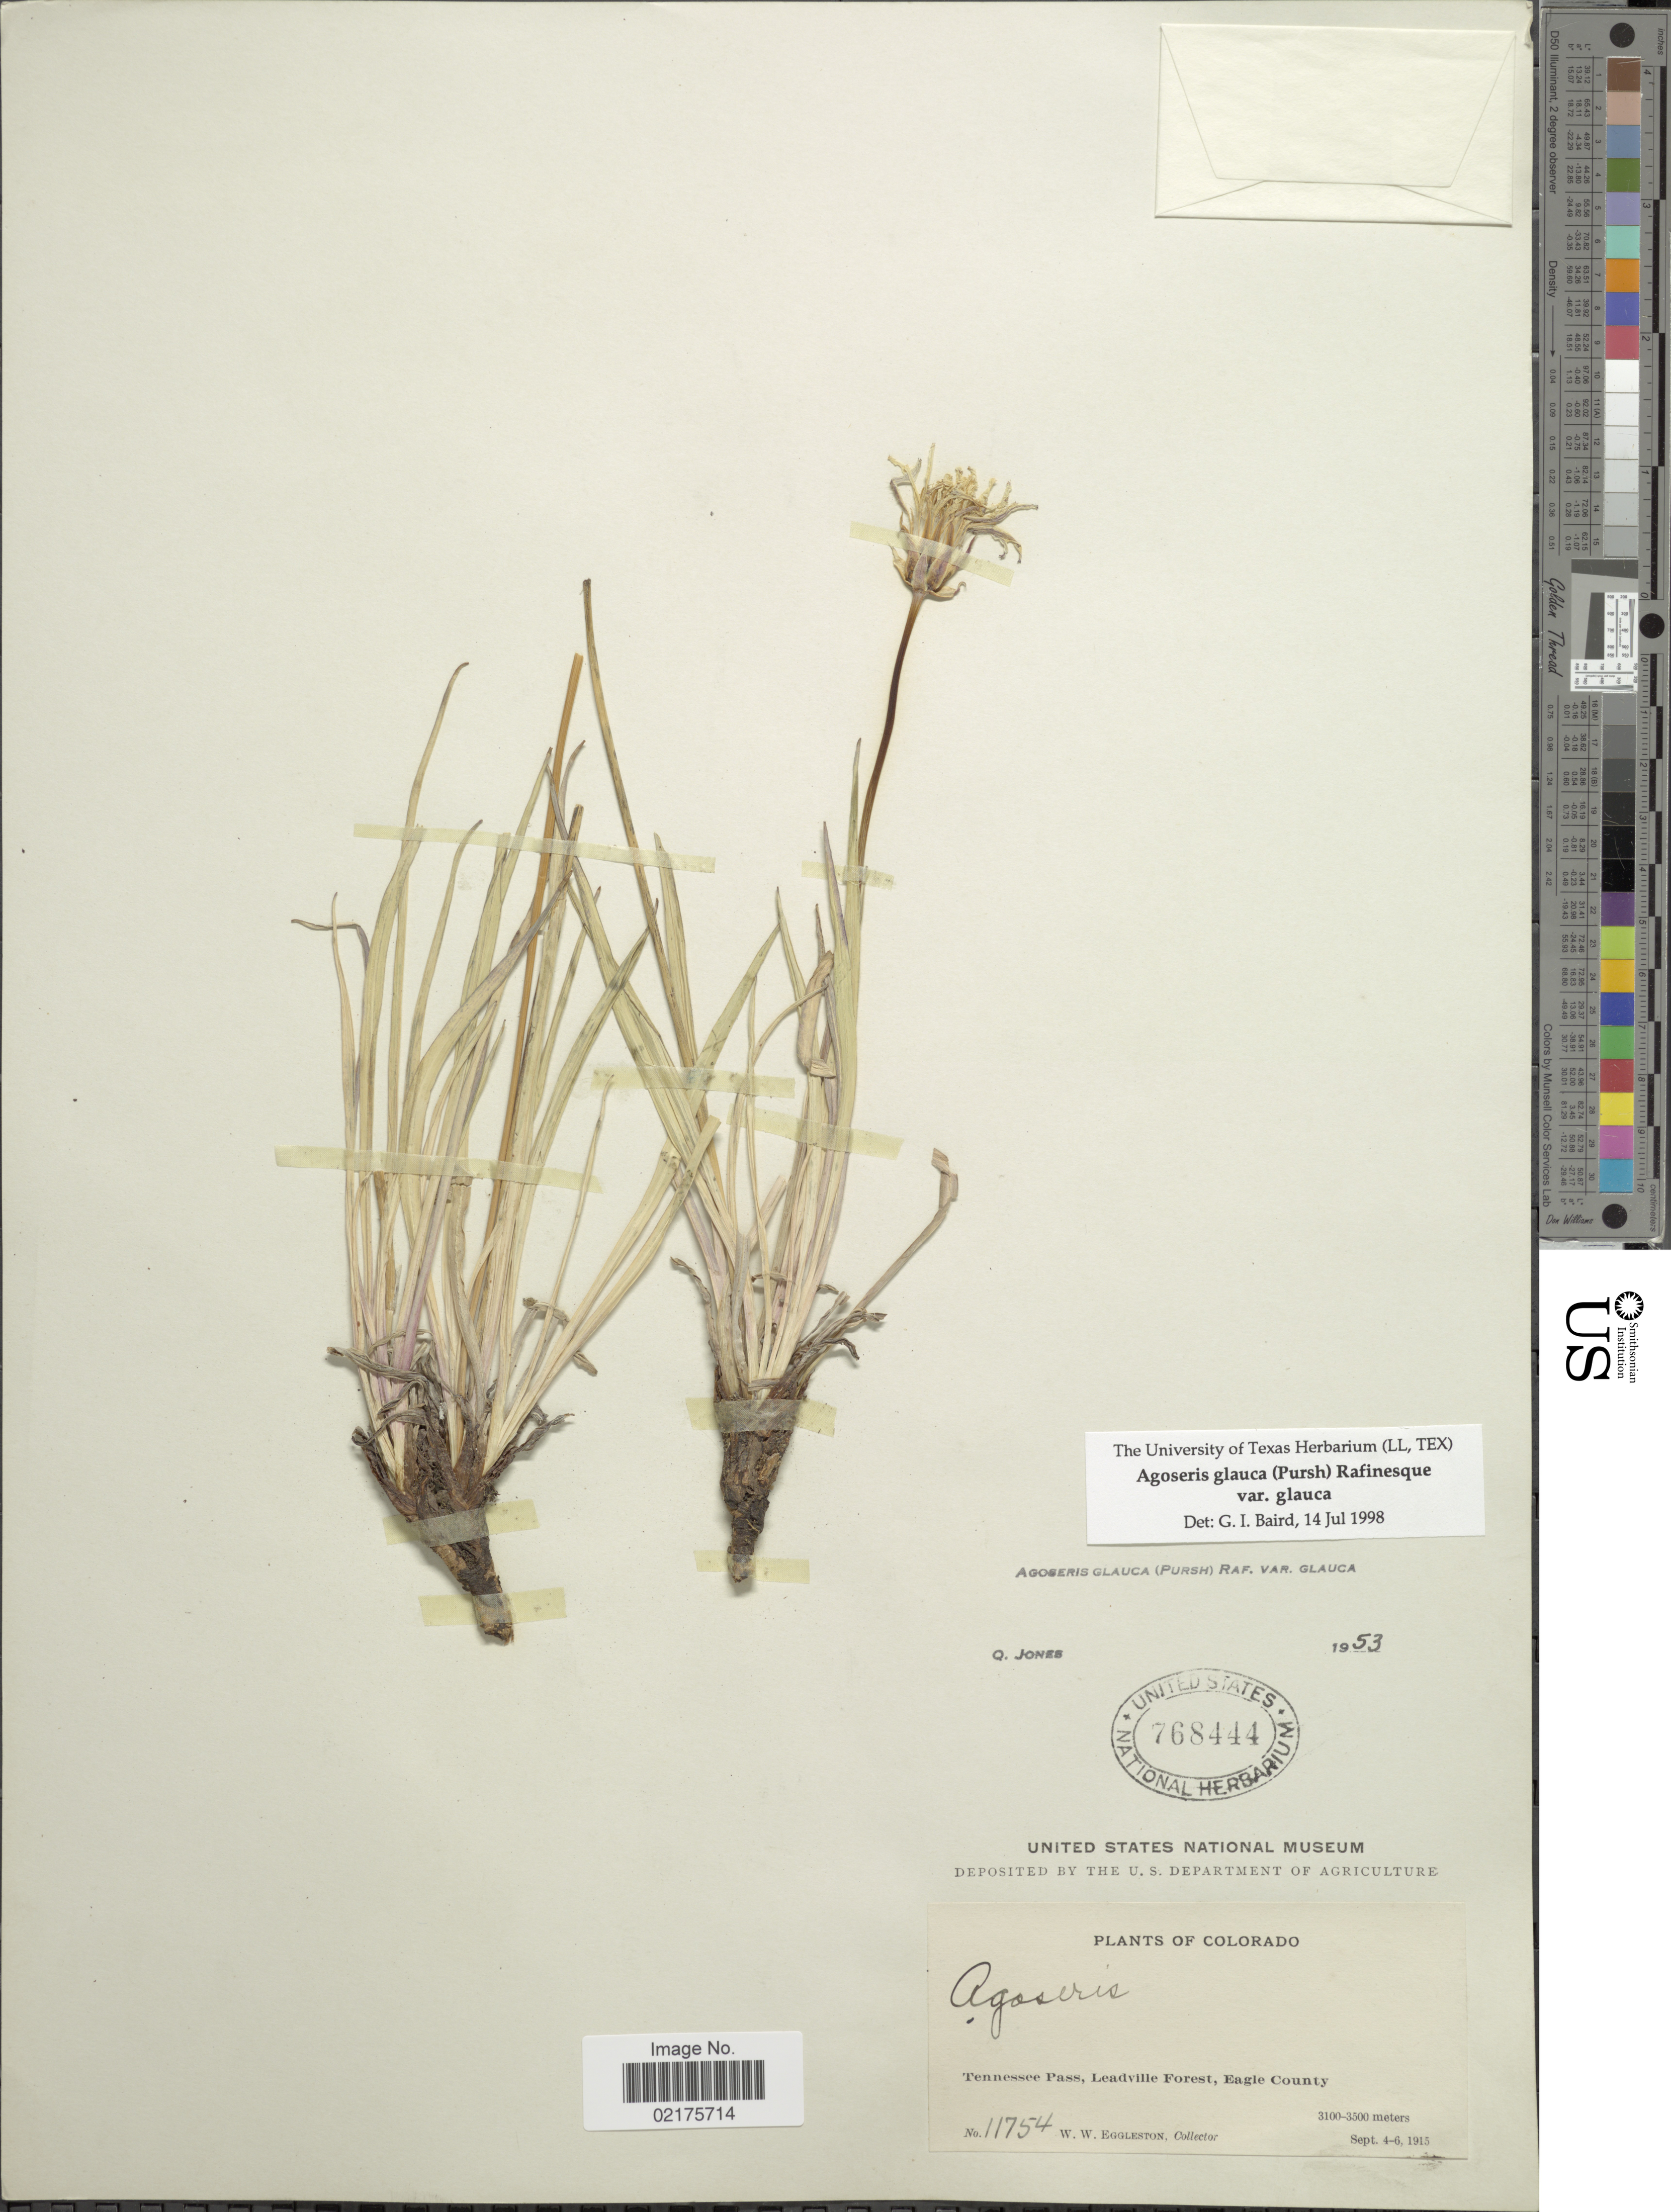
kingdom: Plantae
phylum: Tracheophyta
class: Magnoliopsida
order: Asterales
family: Asteraceae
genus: Agoseris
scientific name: Agoseris glauca var. glauca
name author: (Pursh) Raf.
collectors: W. W. Eggleston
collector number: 11754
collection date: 1915-09-04/1915-09-06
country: United States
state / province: Colorado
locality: Tennessee Pass, Leadville Forest, Eagle County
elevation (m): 3100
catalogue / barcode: US 768444